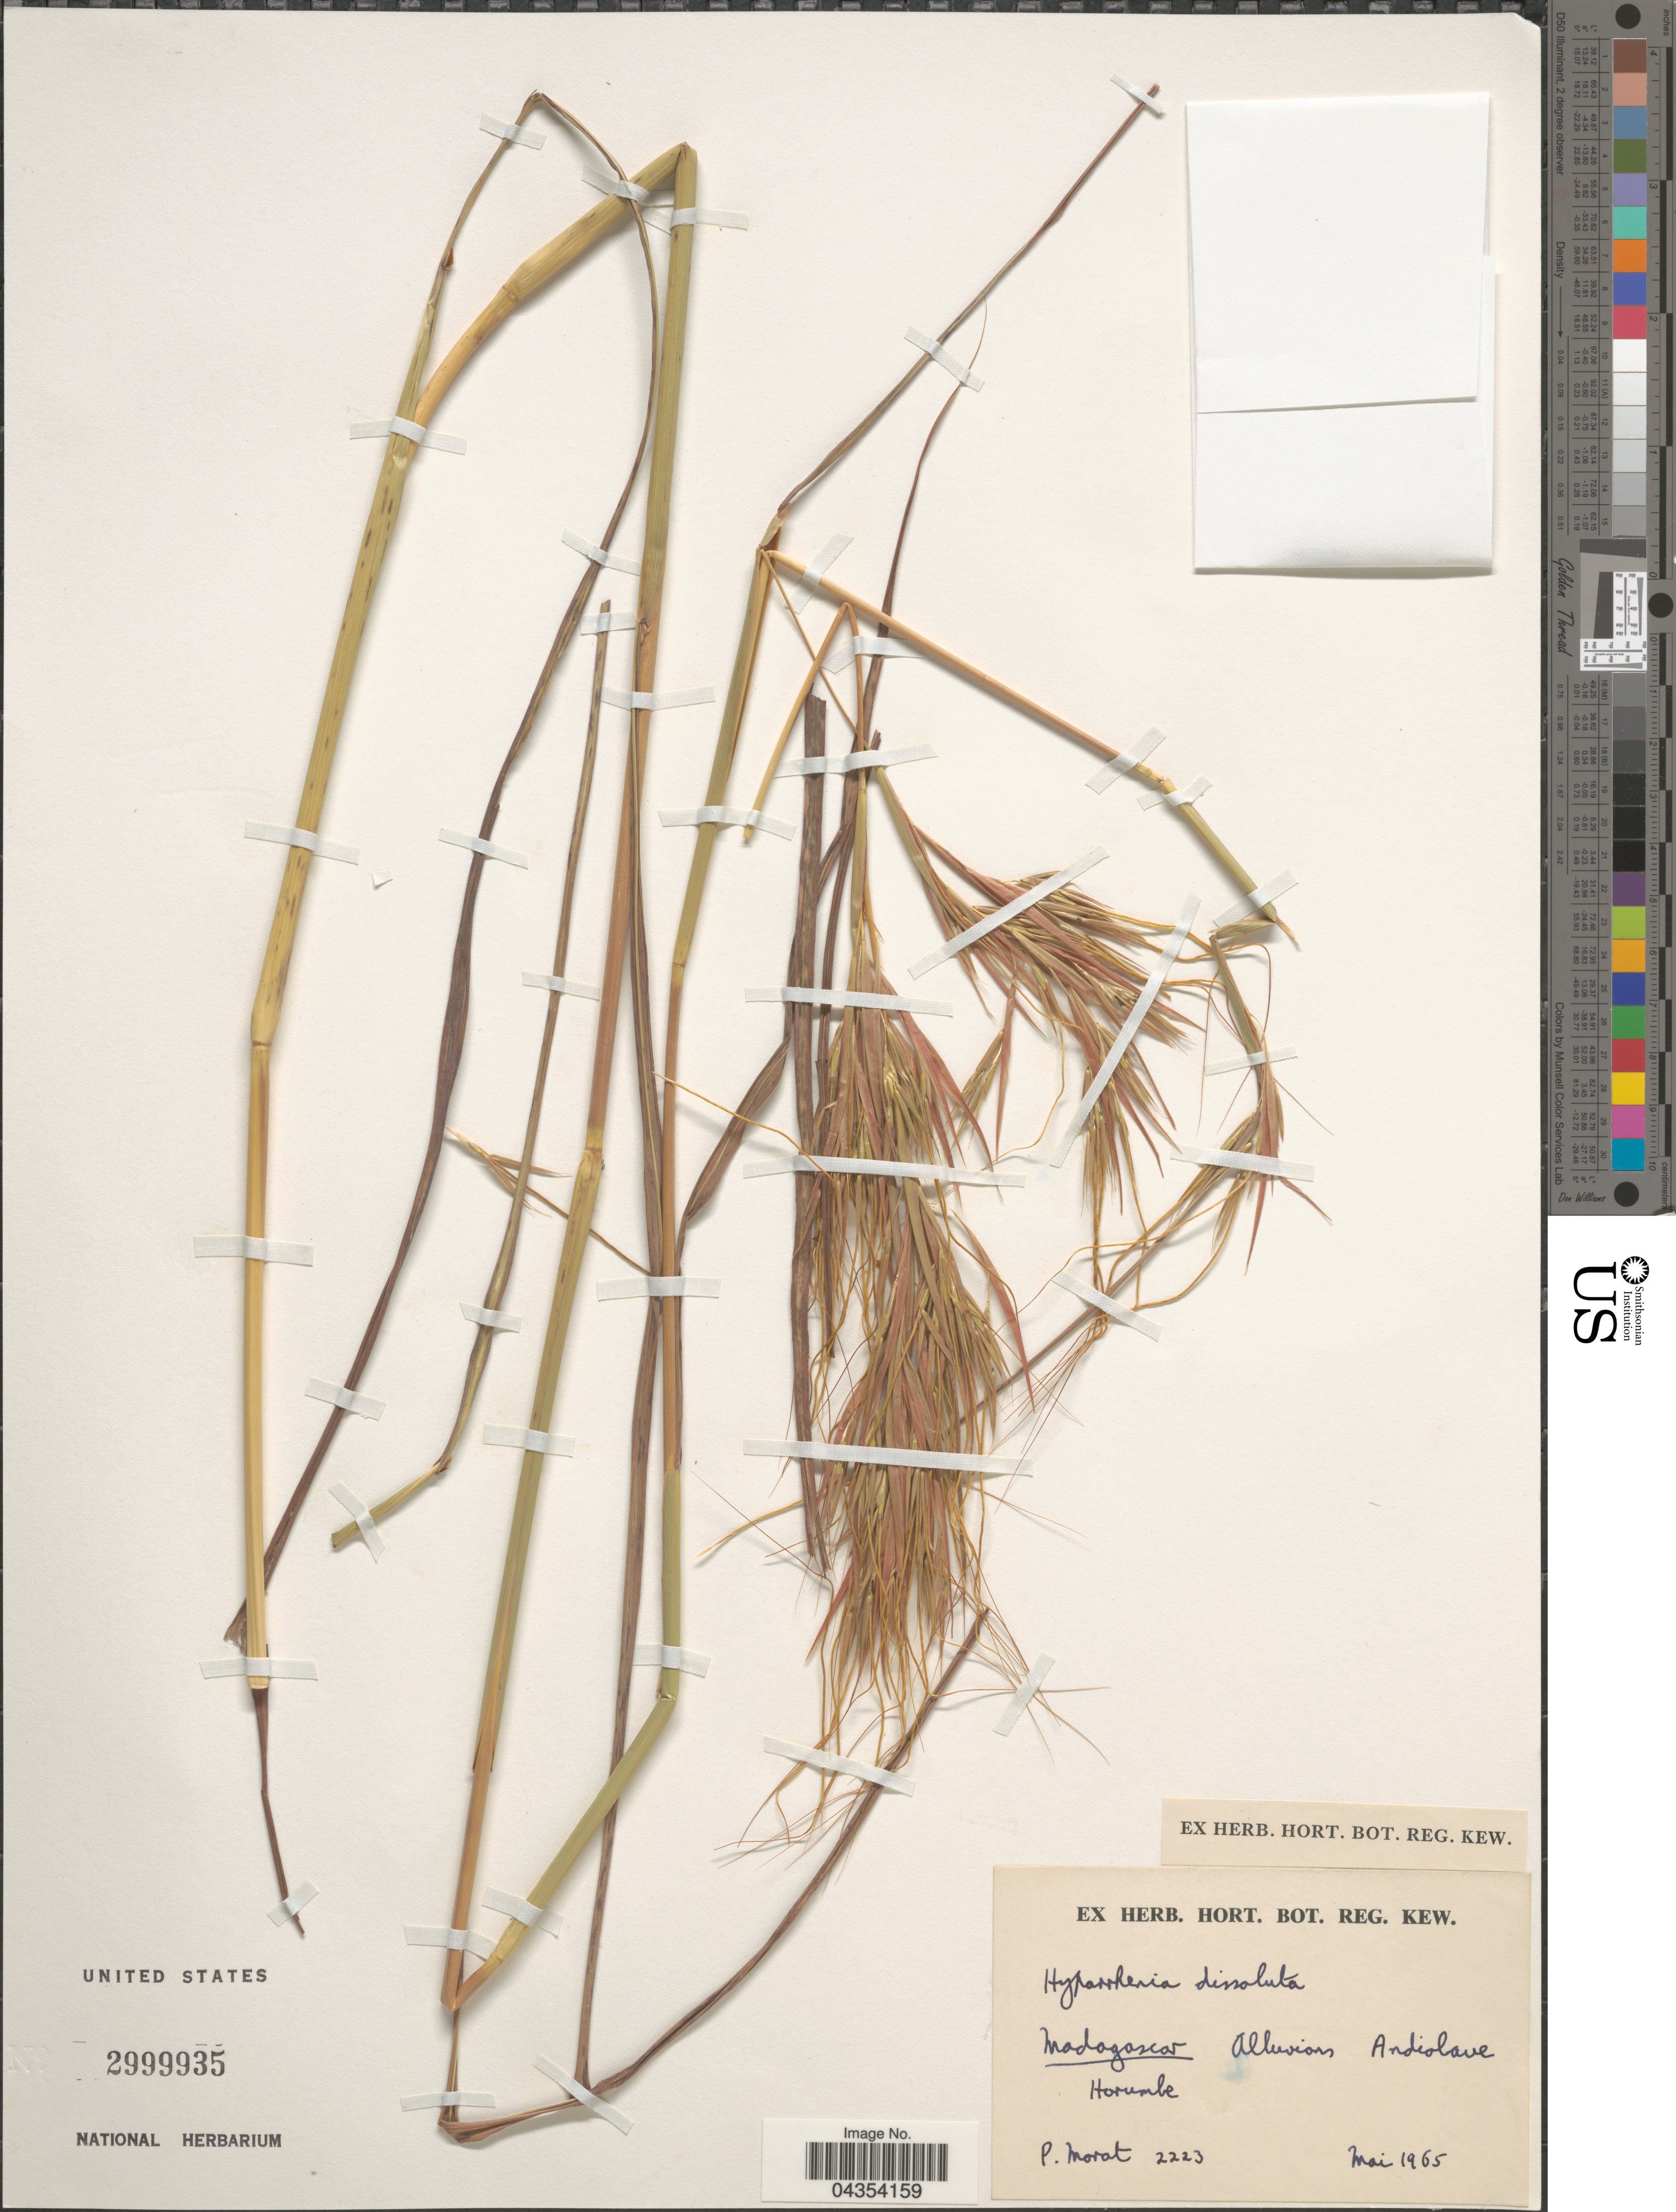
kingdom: Plantae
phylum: Tracheophyta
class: Liliopsida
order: Poales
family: Poaceae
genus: Hyperthelia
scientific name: Hyperthelia dissoluta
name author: (Nees ex Steud.) Clayton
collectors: P. Morat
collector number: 2223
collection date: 1965-05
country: Madagascar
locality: Alluvions Andiolave Horumbe.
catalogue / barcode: US 2999935